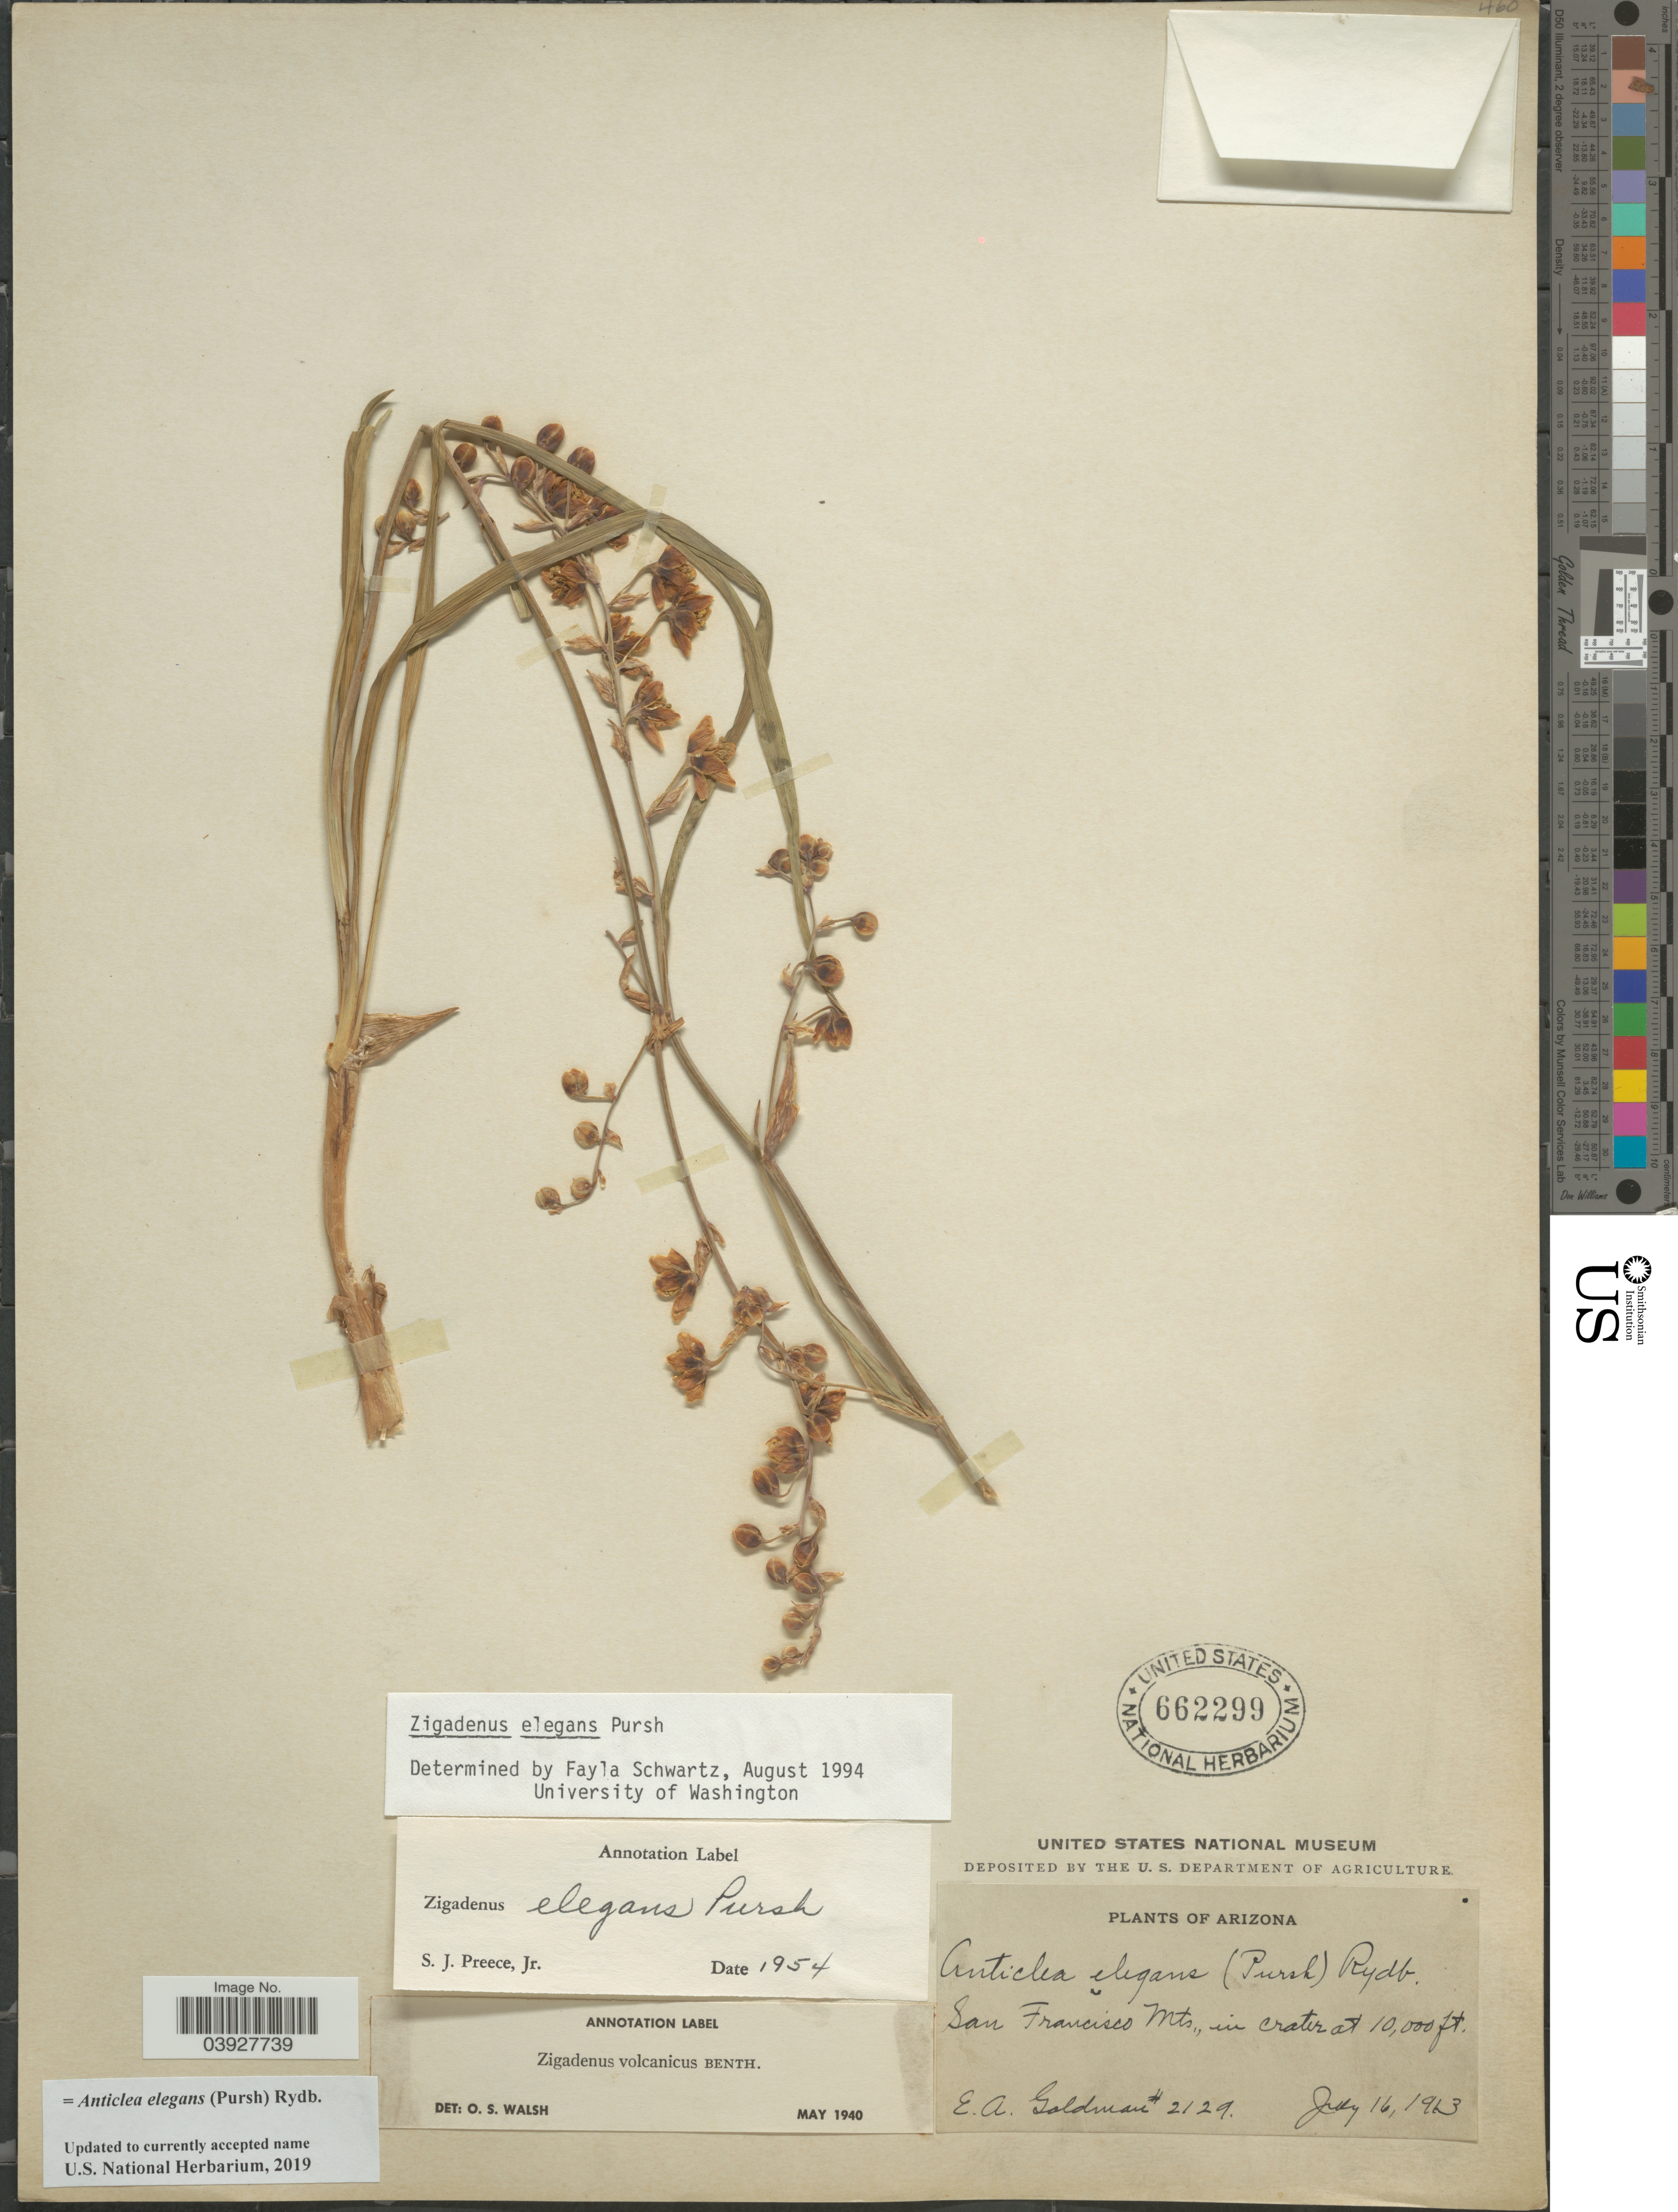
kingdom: Plantae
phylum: Tracheophyta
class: Liliopsida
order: Liliales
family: Melanthiaceae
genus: Anticlea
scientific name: Anticlea elegans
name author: (Pursh) Rydb.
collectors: E. A. Goldman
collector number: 2129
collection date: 1913-07-16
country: United States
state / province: Arizona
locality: San Francisco Mts, in crater.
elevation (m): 3048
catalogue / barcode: US 662299